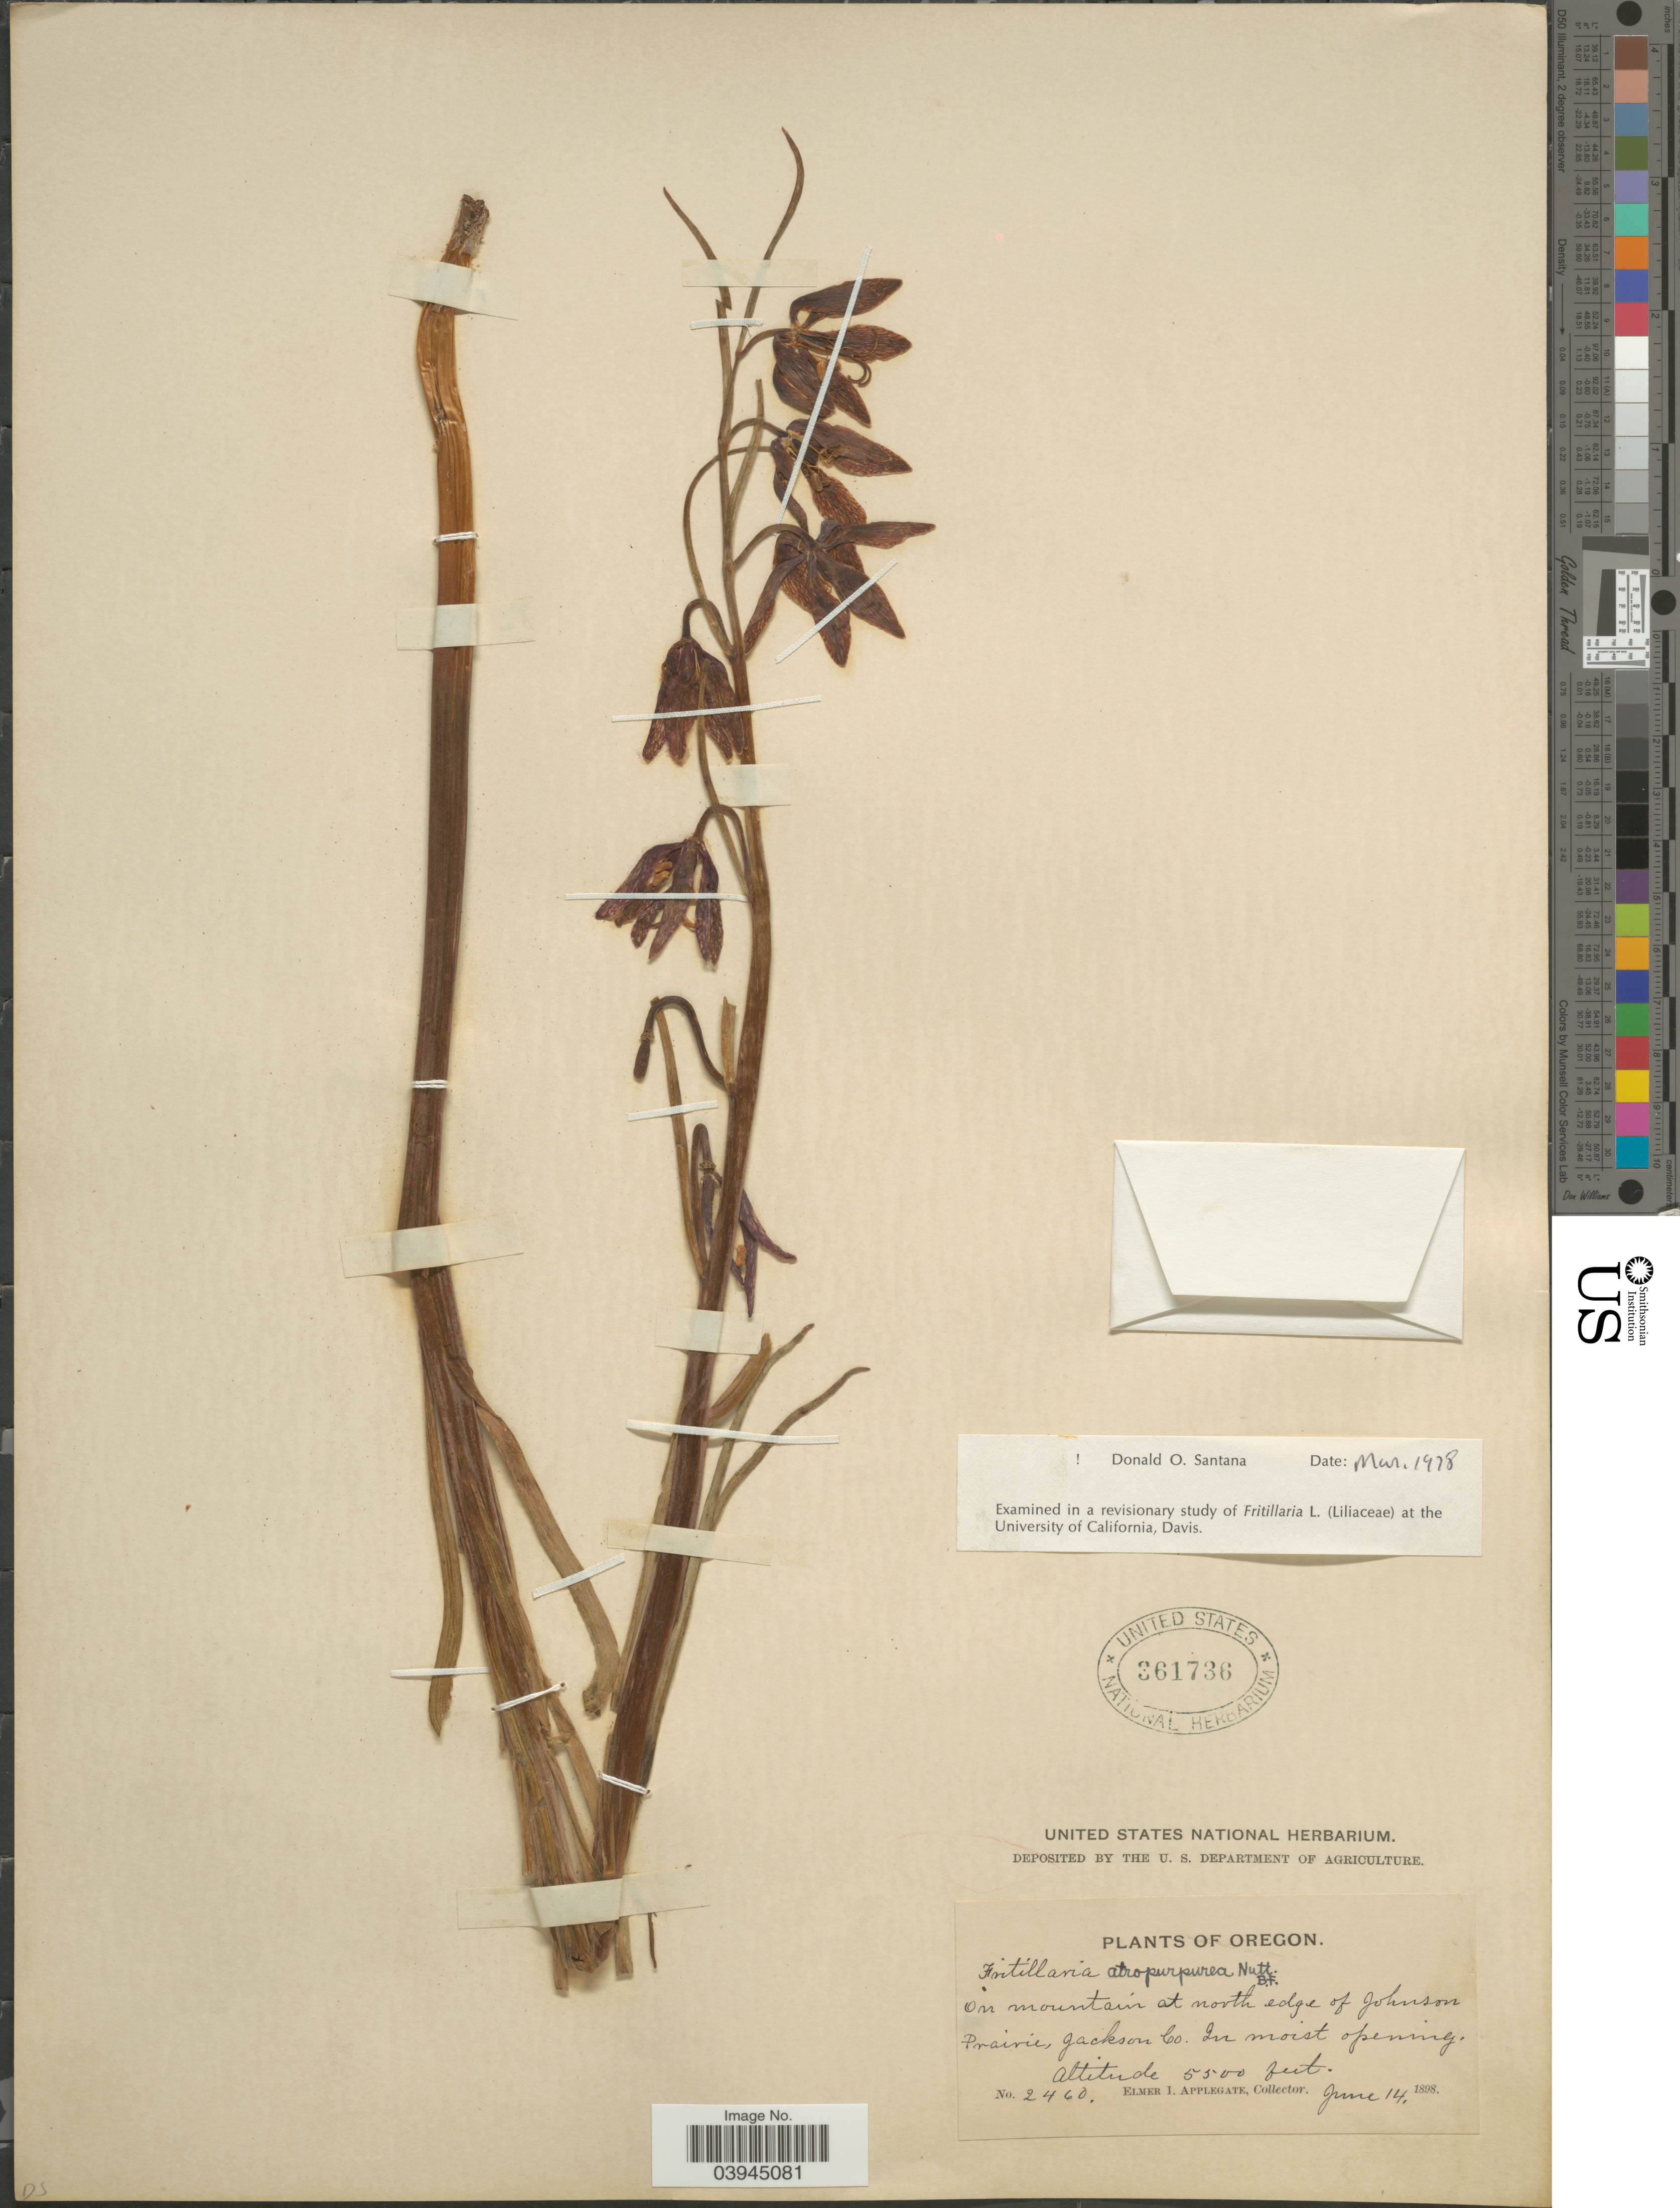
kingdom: Plantae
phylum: Tracheophyta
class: Liliopsida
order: Liliales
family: Liliaceae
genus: Fritillaria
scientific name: Fritillaria atropurpurea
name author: Nutt.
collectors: E. I. Applegate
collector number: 2460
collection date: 1898-06-14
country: United States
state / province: Oregon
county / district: Jackson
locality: On mountain at north edge of Johnson Prairie, Jackson Co.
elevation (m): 1676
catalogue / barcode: US 361736